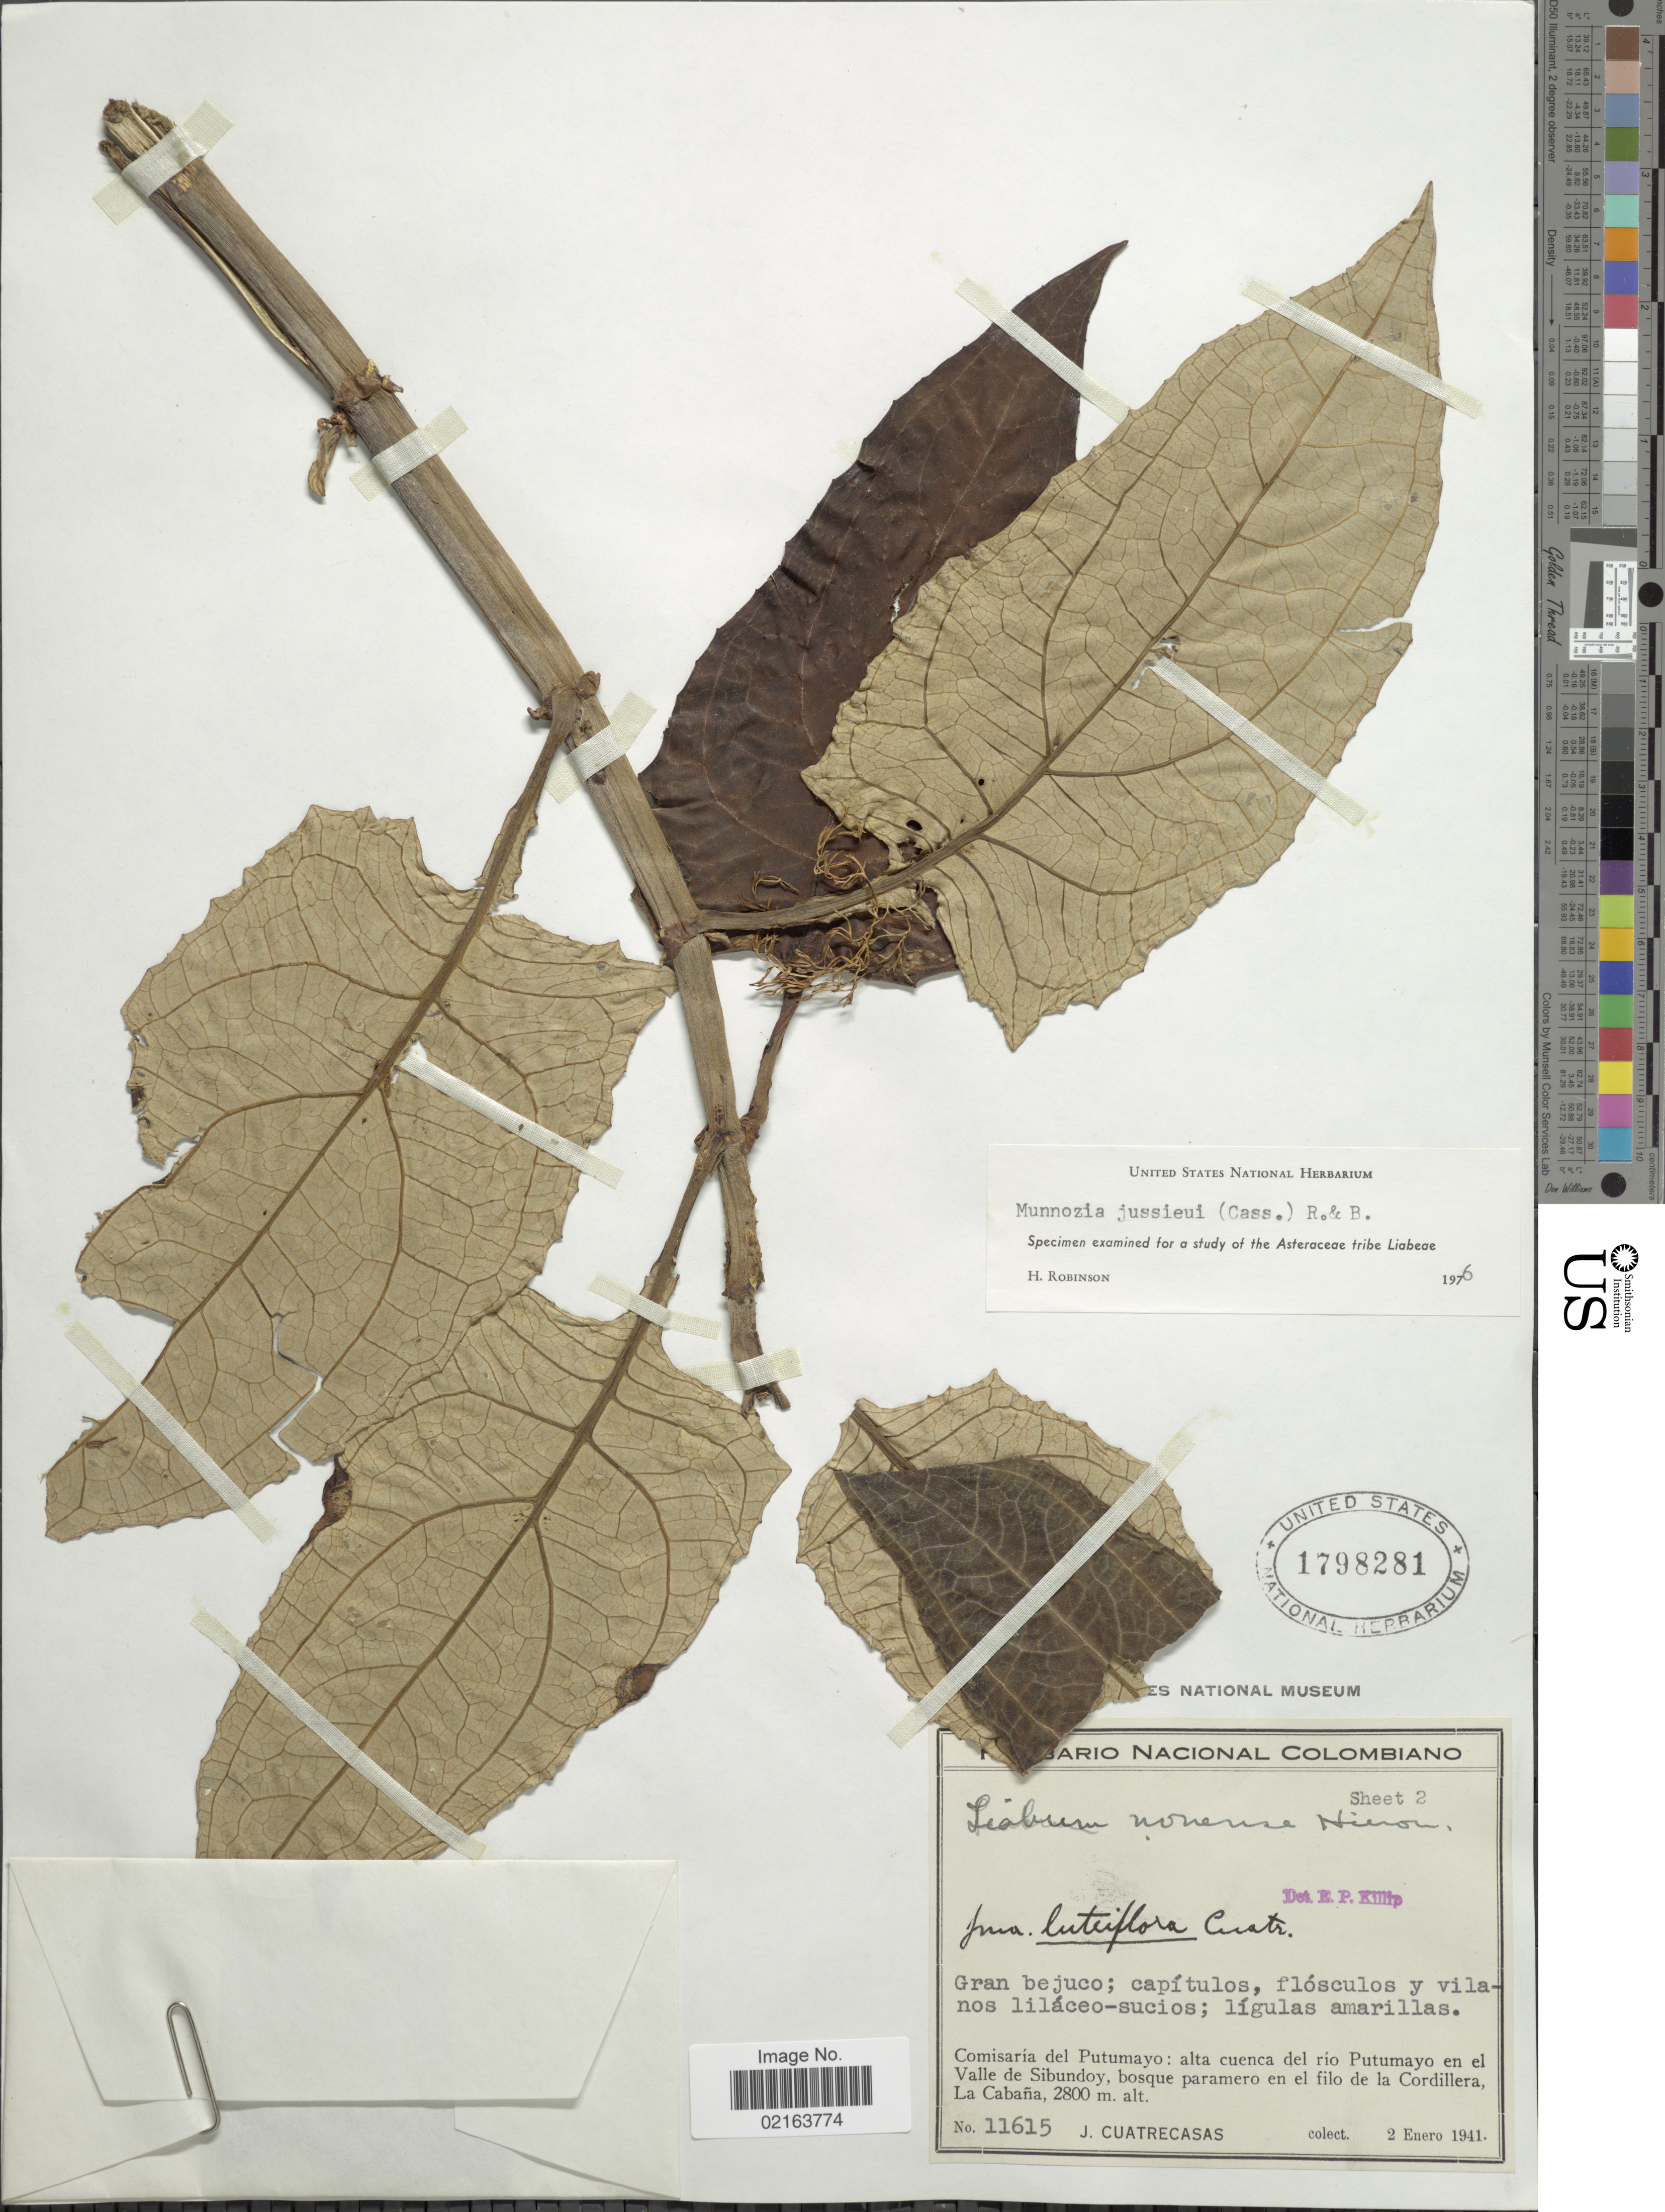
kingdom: Plantae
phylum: Tracheophyta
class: Magnoliopsida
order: Asterales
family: Asteraceae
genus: Munnozia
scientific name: Munnozia jussieui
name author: (Cass.) H. Rob. & Brettell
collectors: J. Cuatrecasas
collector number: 11615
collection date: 1941-01-02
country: Colombia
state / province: Putumayo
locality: Comisaria del Putumayo: alta cuenca del rio Putumayo emn el Valle de Sibundoy, bosque paramero en el filo de la Cordillera, La Cabana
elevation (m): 2800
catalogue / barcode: US 1798281